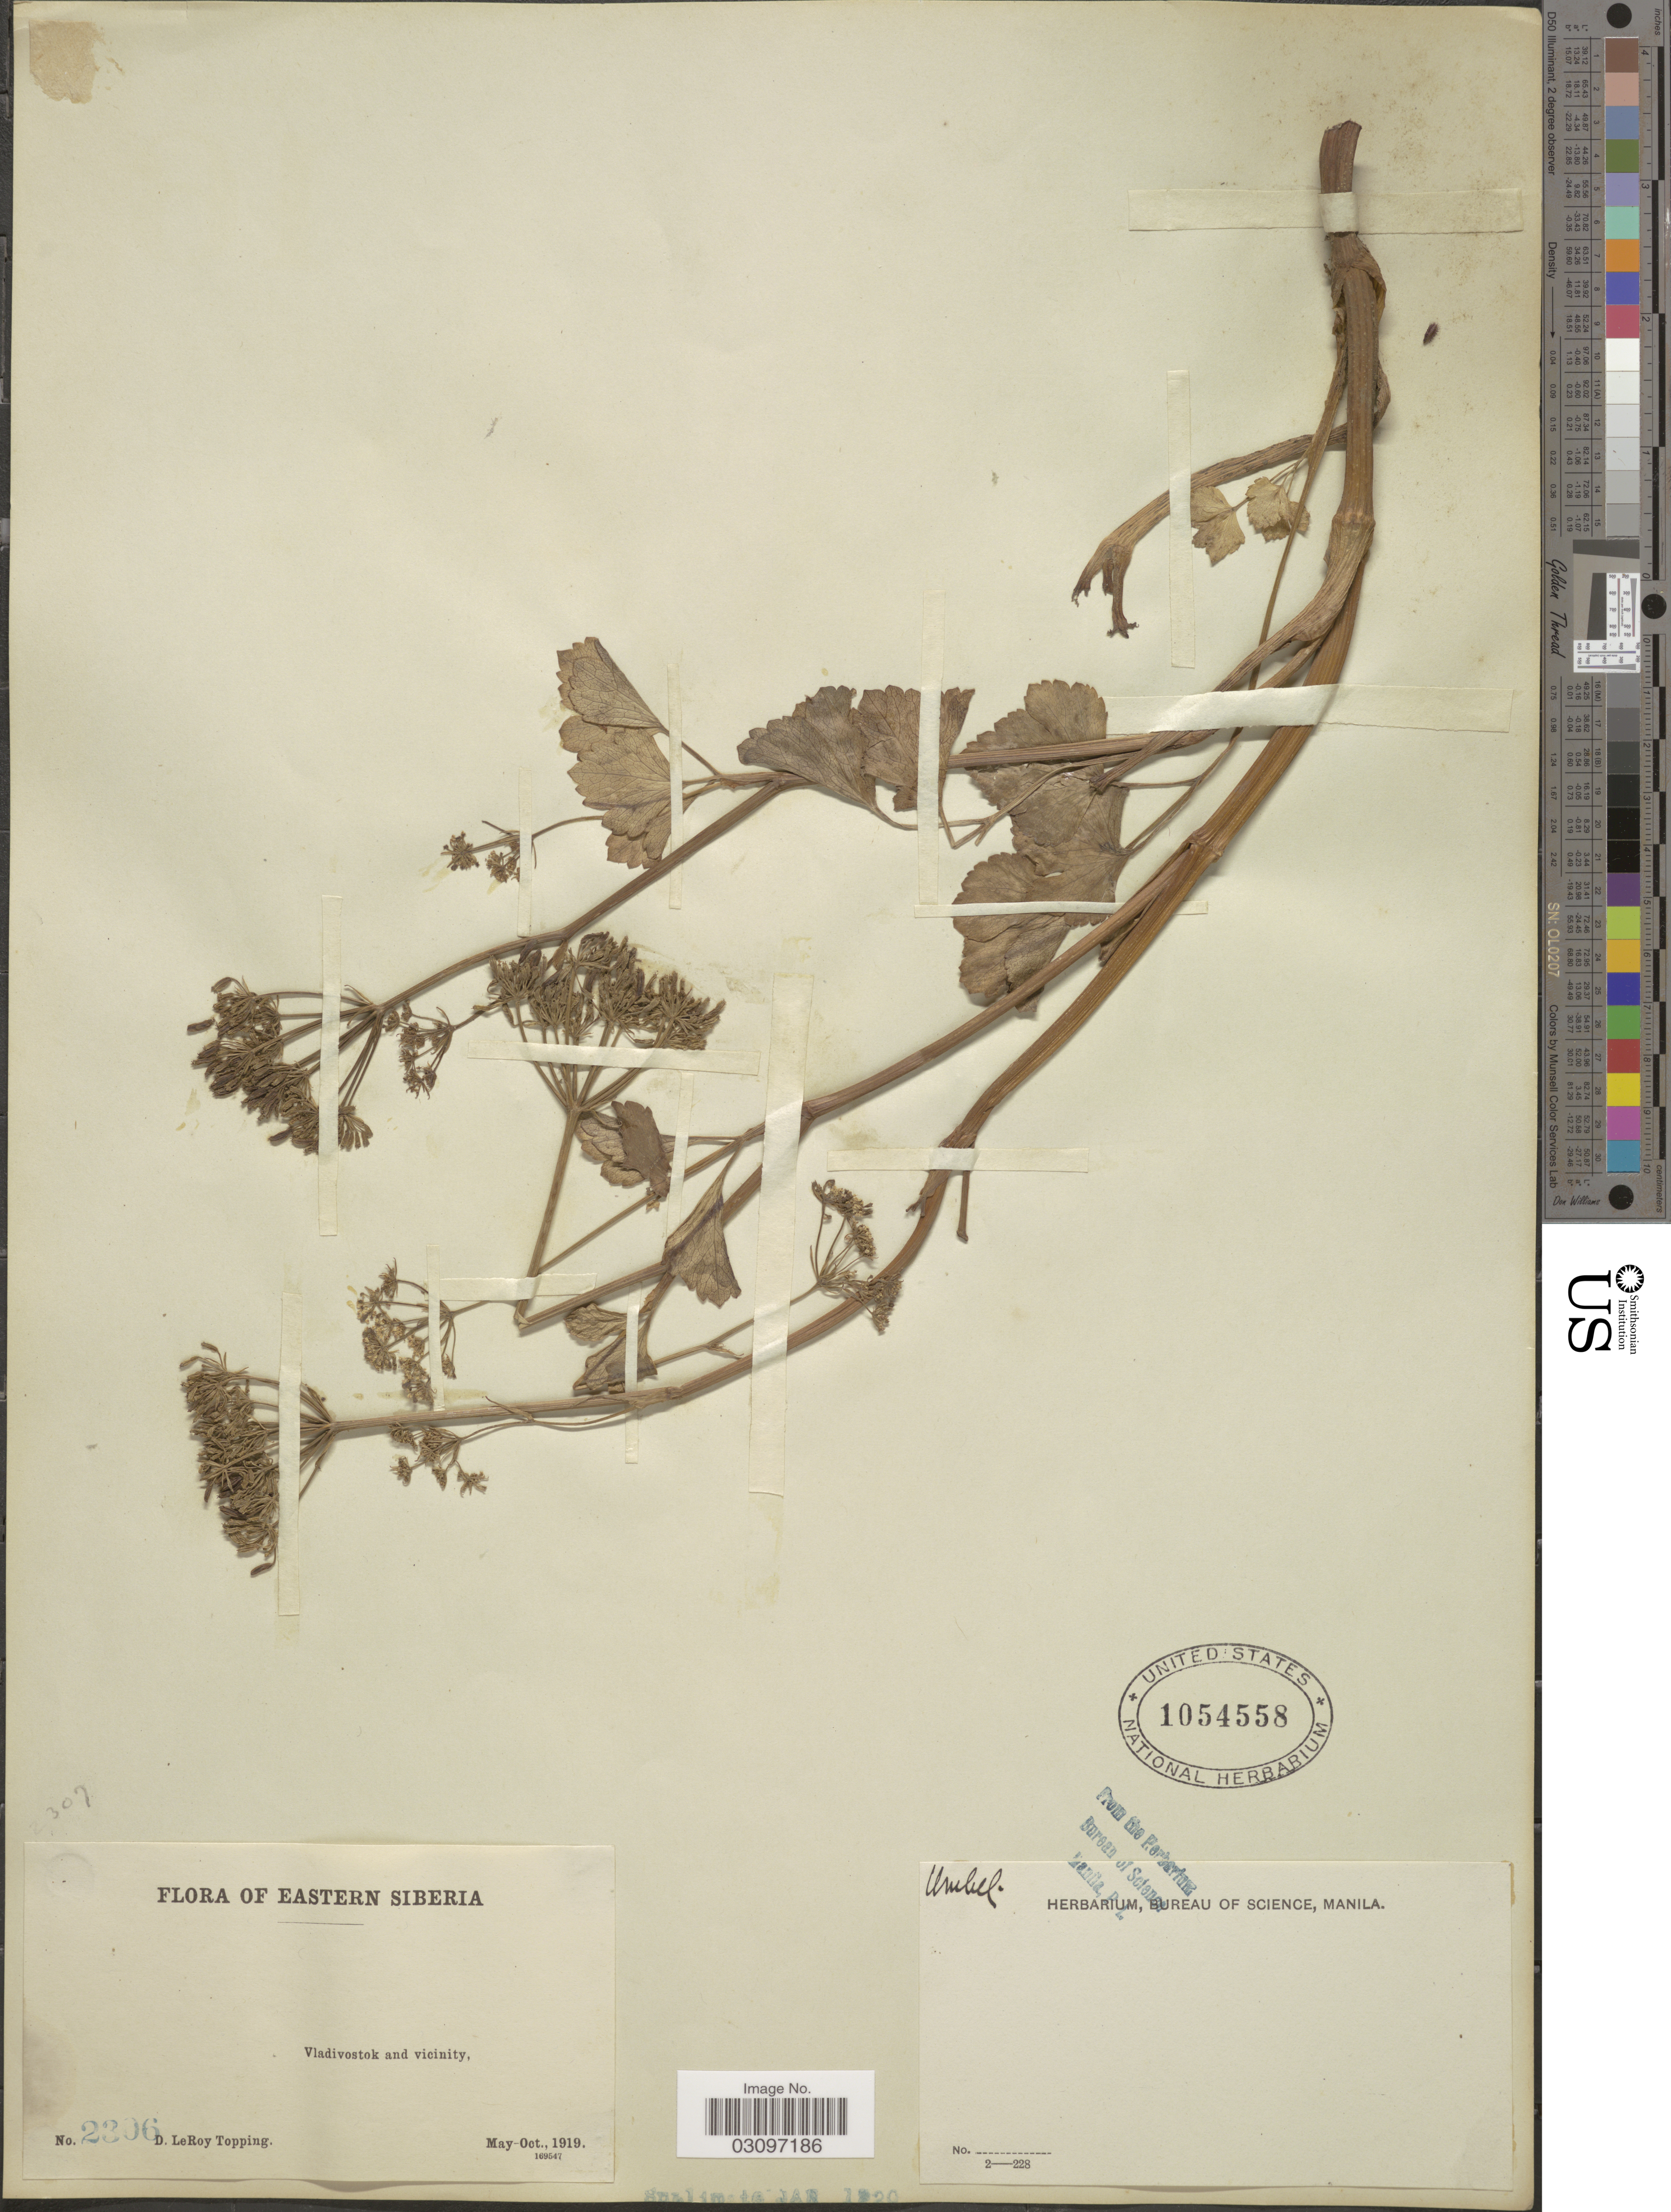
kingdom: Plantae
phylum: Tracheophyta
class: Magnoliopsida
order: Apiales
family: Apiaceae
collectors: D. L. Topping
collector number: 2306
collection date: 1919-05/1919-10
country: Russian Federation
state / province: Primorsky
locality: Eastern Siberia. Vladivostok and vicinity.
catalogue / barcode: US 1054558